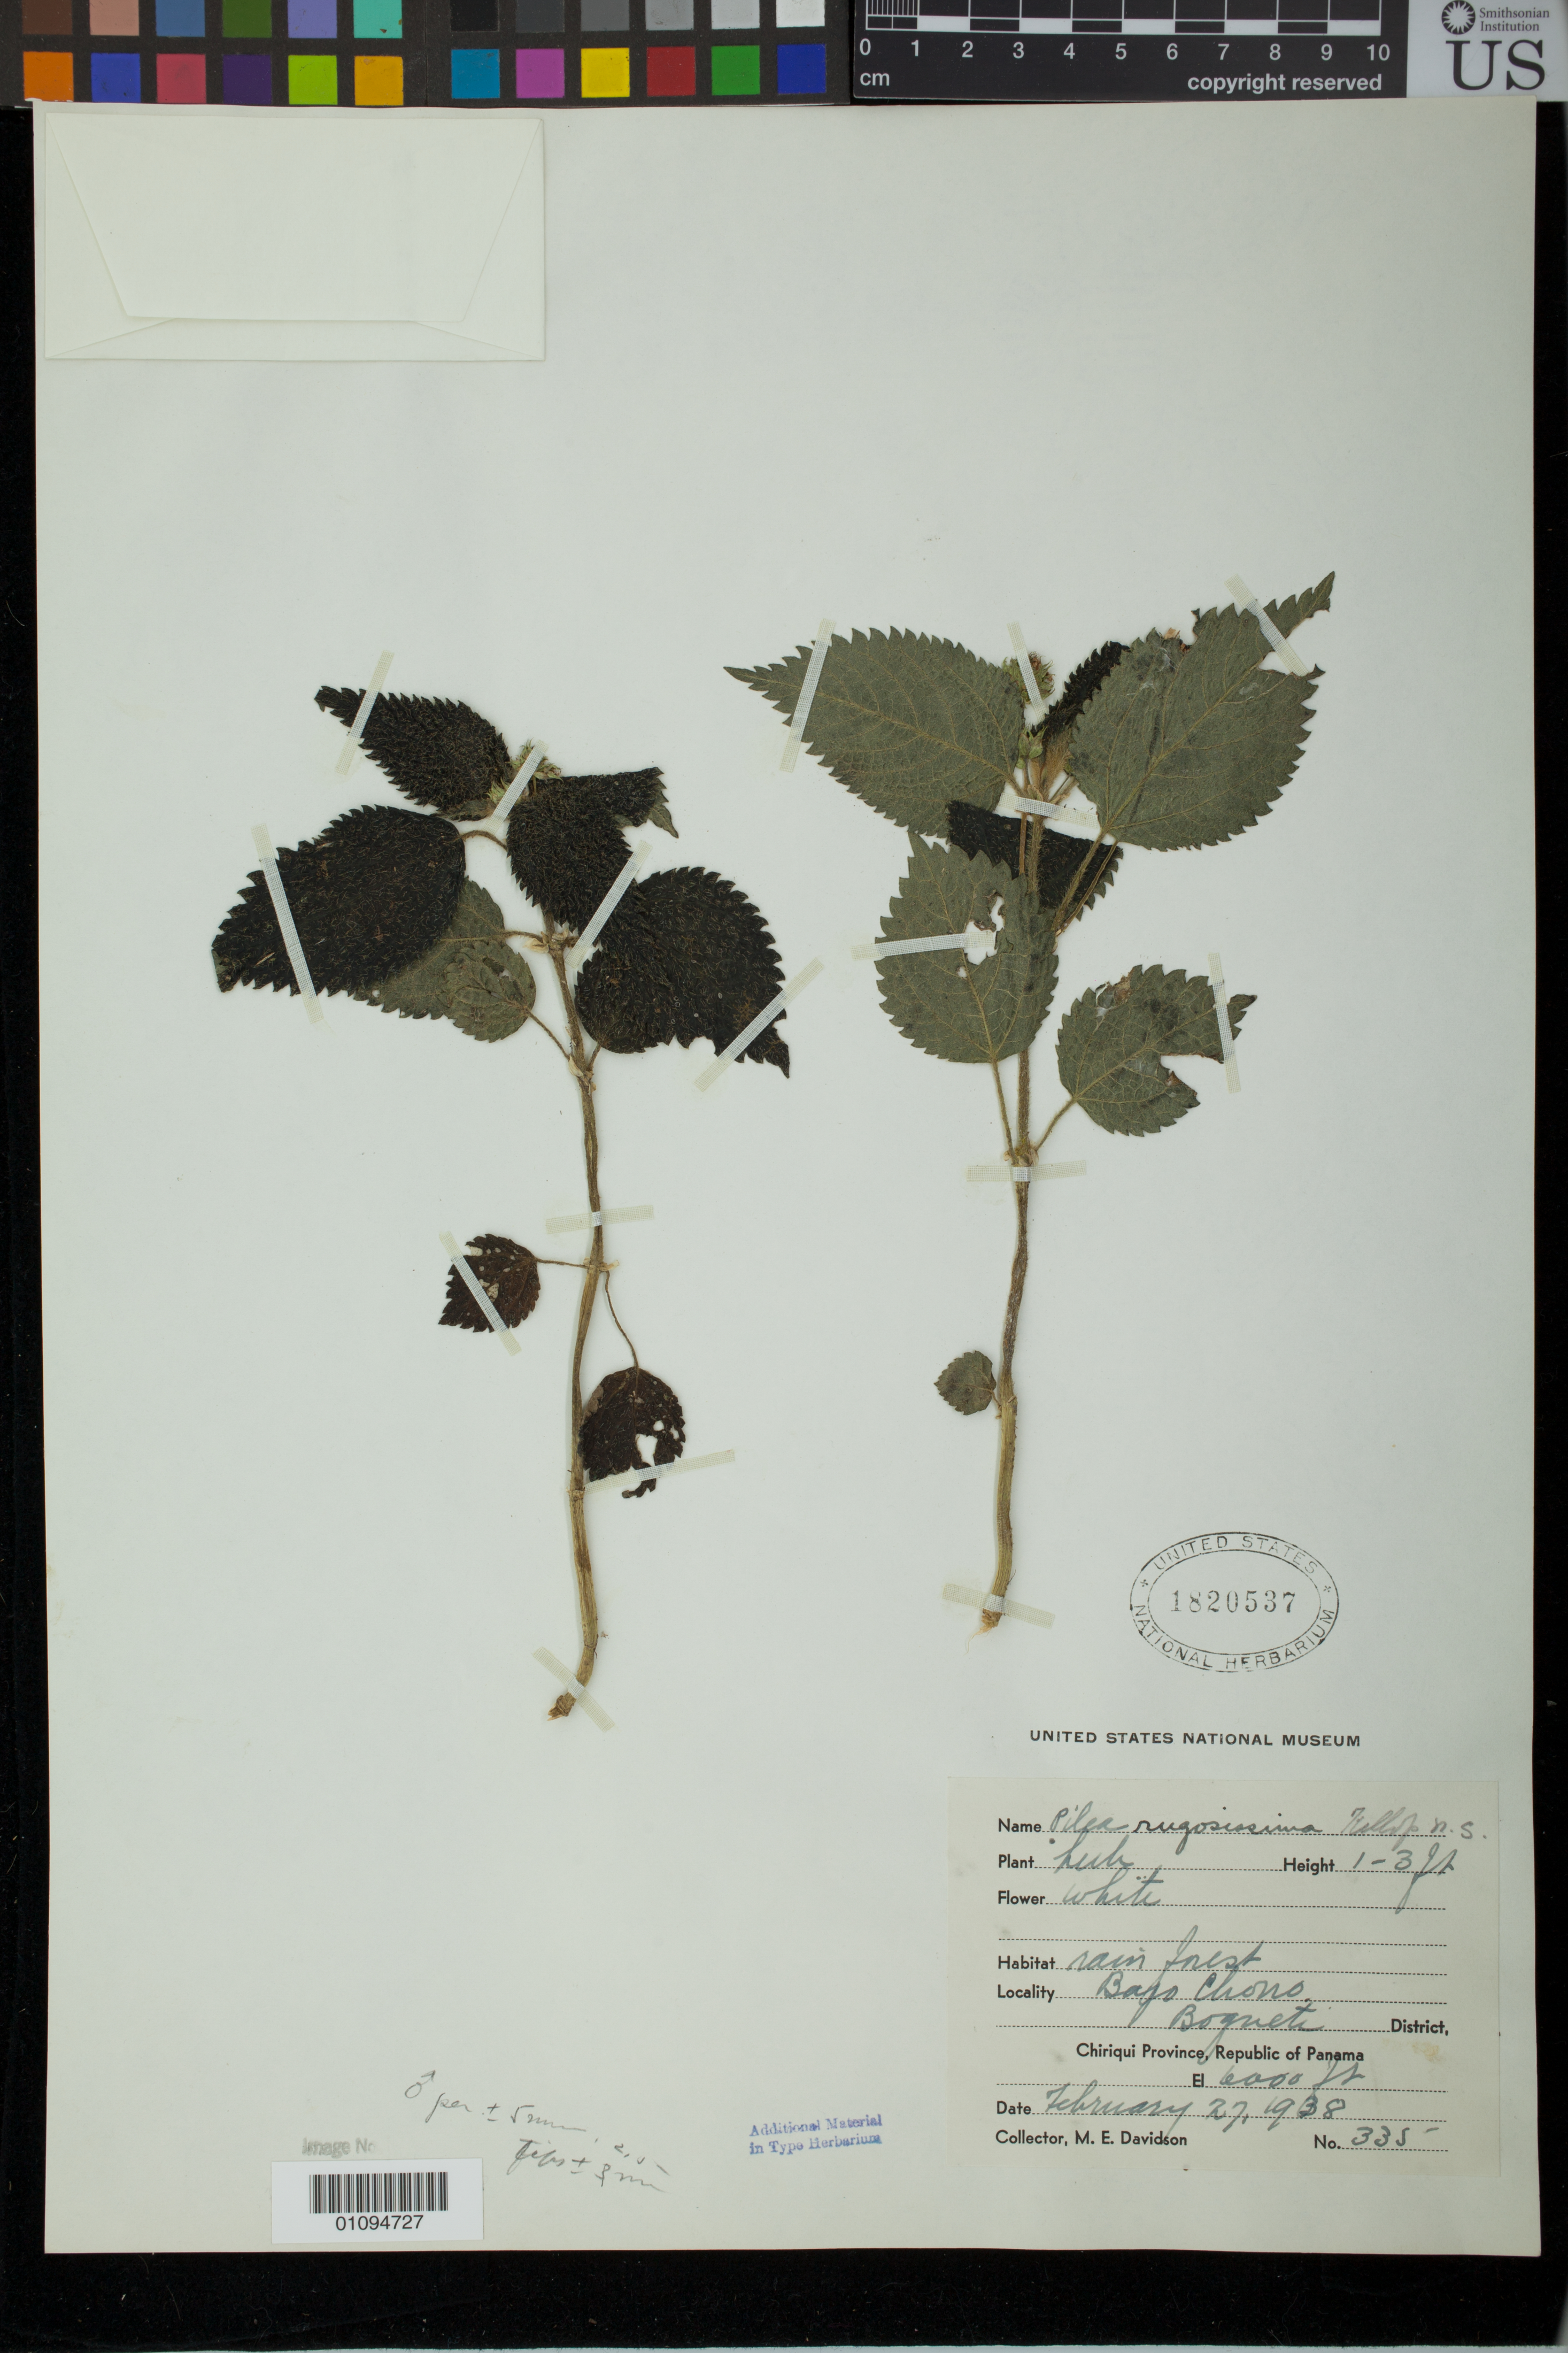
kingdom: Plantae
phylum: Tracheophyta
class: Magnoliopsida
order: Rosales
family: Urticaceae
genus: Pilea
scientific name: Pilea rugosissima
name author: Killip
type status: Isotype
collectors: M. Davidson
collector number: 335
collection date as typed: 27 Feb 1938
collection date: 1938-02-27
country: Panama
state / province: Chiriquí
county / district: Boquete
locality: Bajo Chorro.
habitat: Rain forest.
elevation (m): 1829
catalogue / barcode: US 1820537